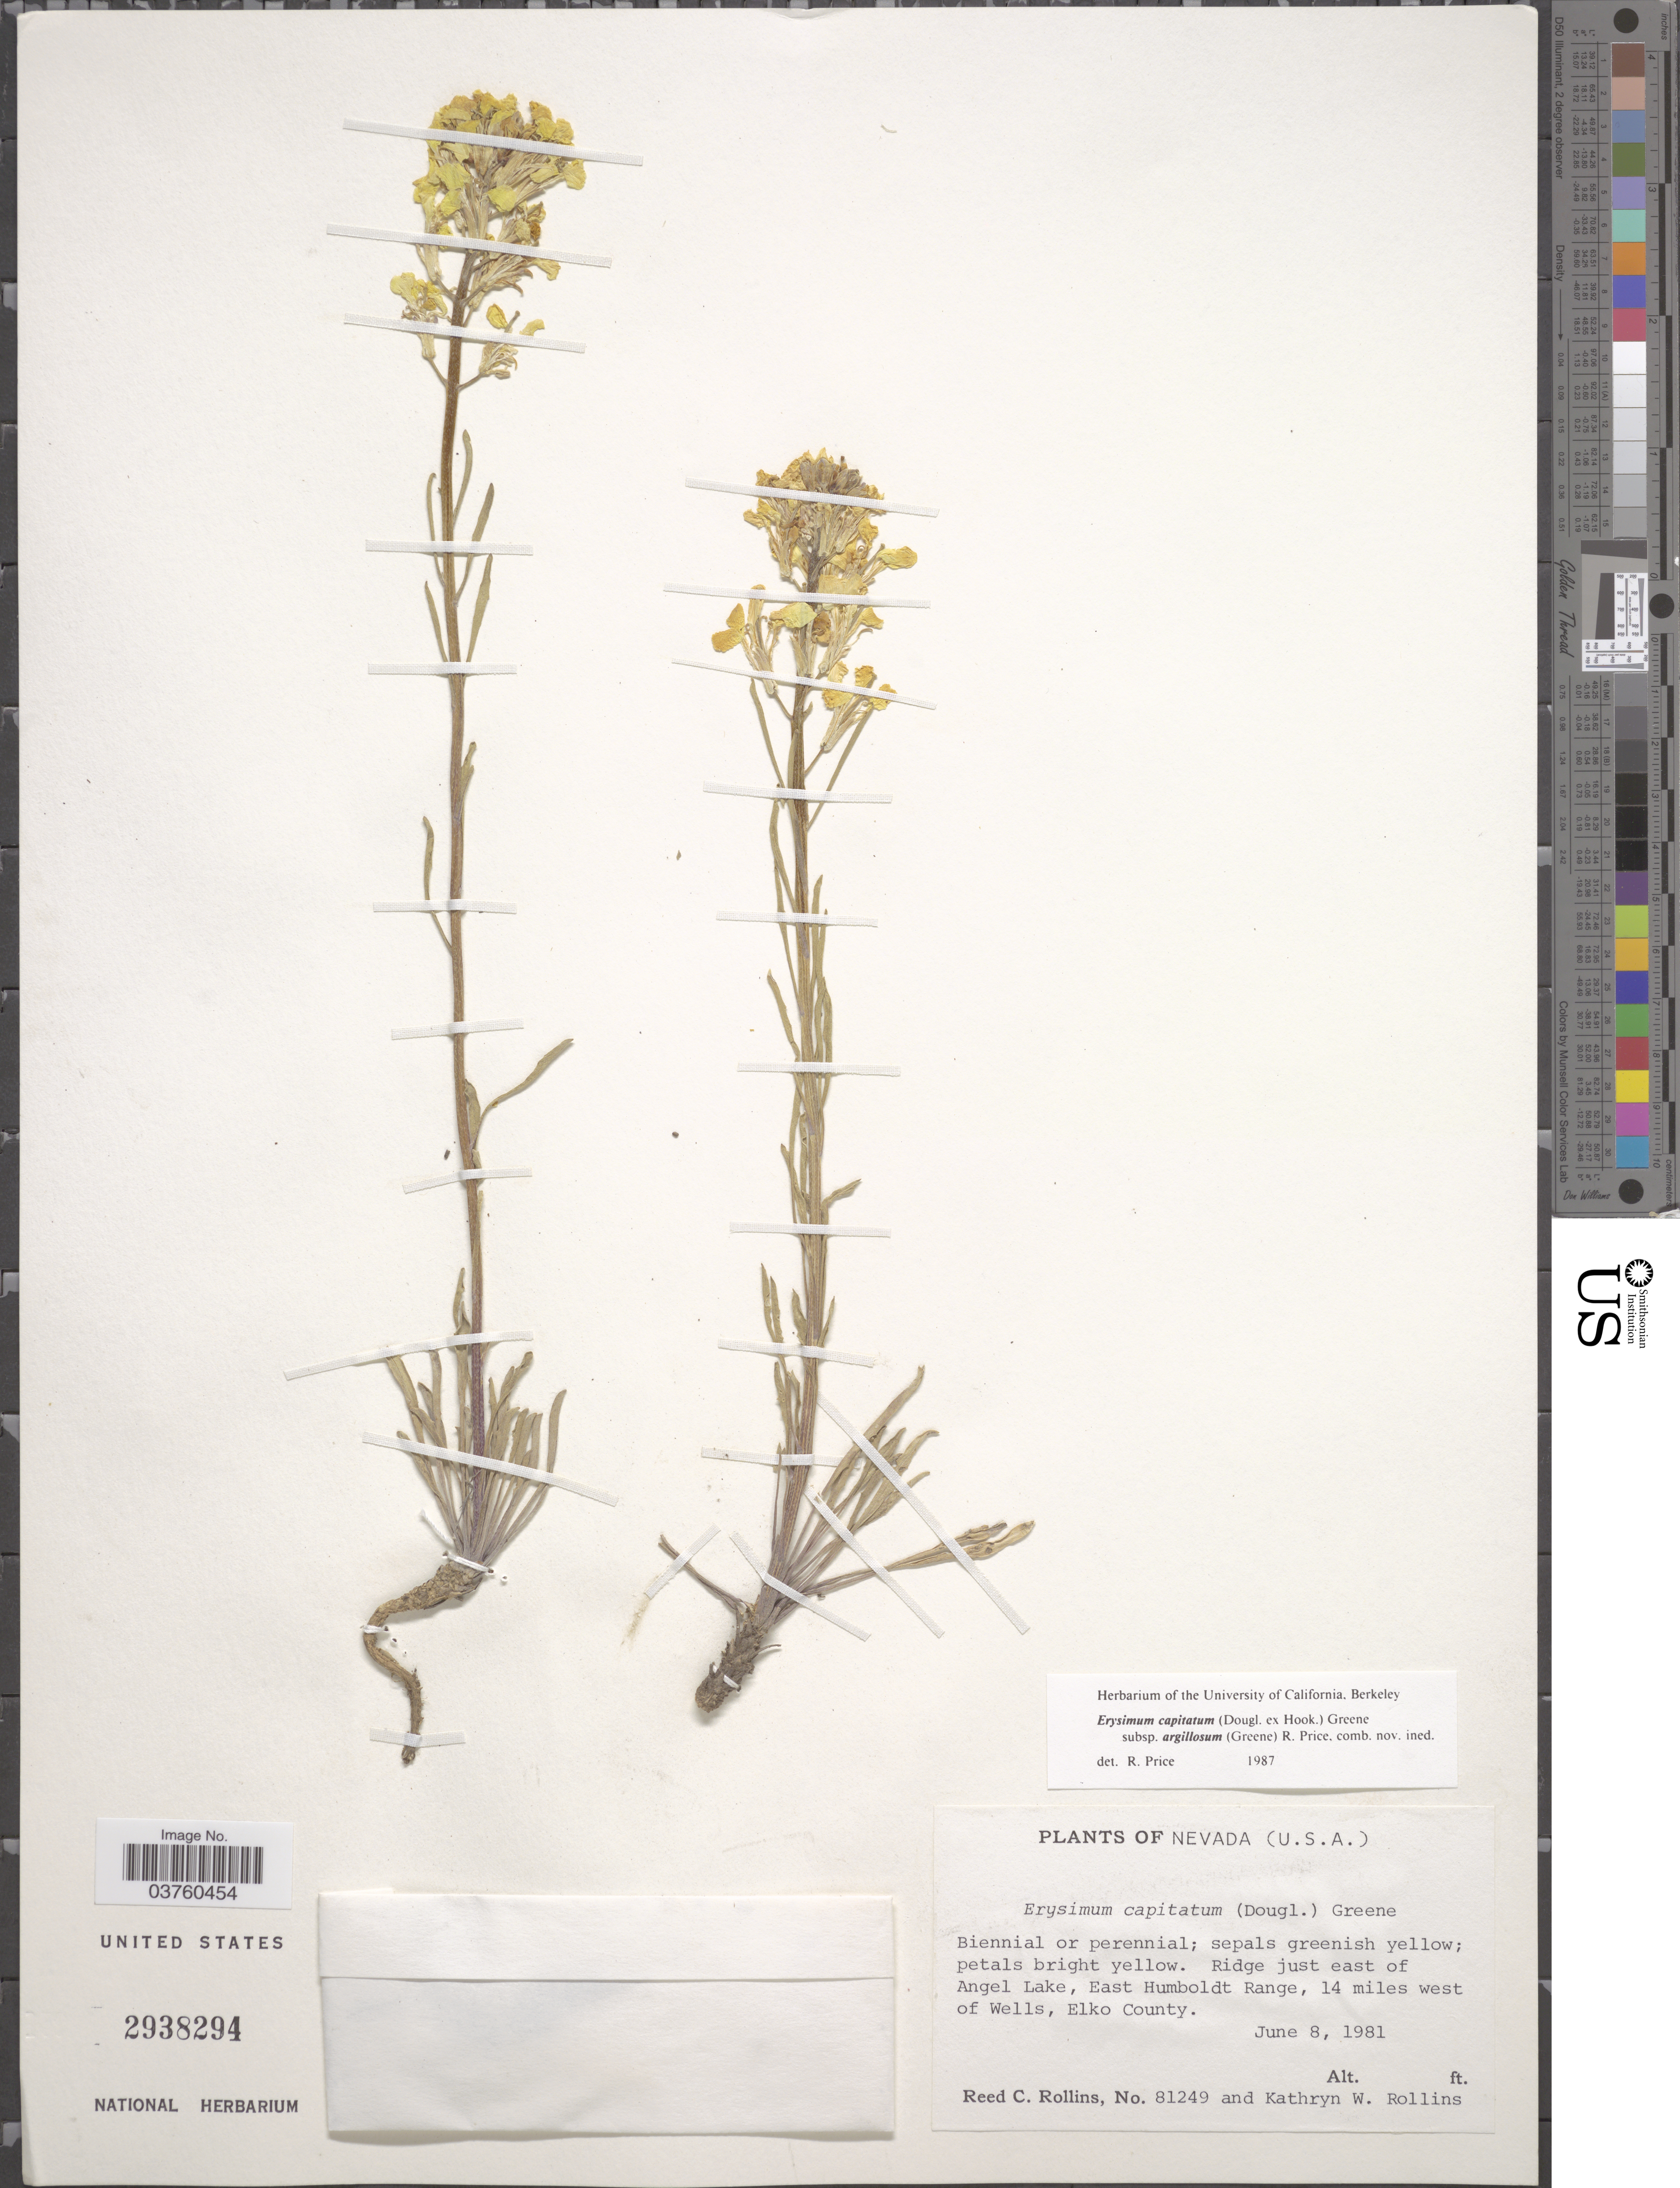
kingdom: Plantae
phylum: Tracheophyta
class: Magnoliopsida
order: Brassicales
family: Brassicaceae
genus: Erysimum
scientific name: Erysimum capitatum subsp. argillosum (Greene) R.A. Price comb. nov. ined.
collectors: R. C. Rollins & K. W. Rollins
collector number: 81249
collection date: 1981-06-08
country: United States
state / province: Nevada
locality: Ridge just east of Angel Lake, East Humboldt Range, 14 miles west of Wells, Elko County.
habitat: ridge east of lake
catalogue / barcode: US 2938294